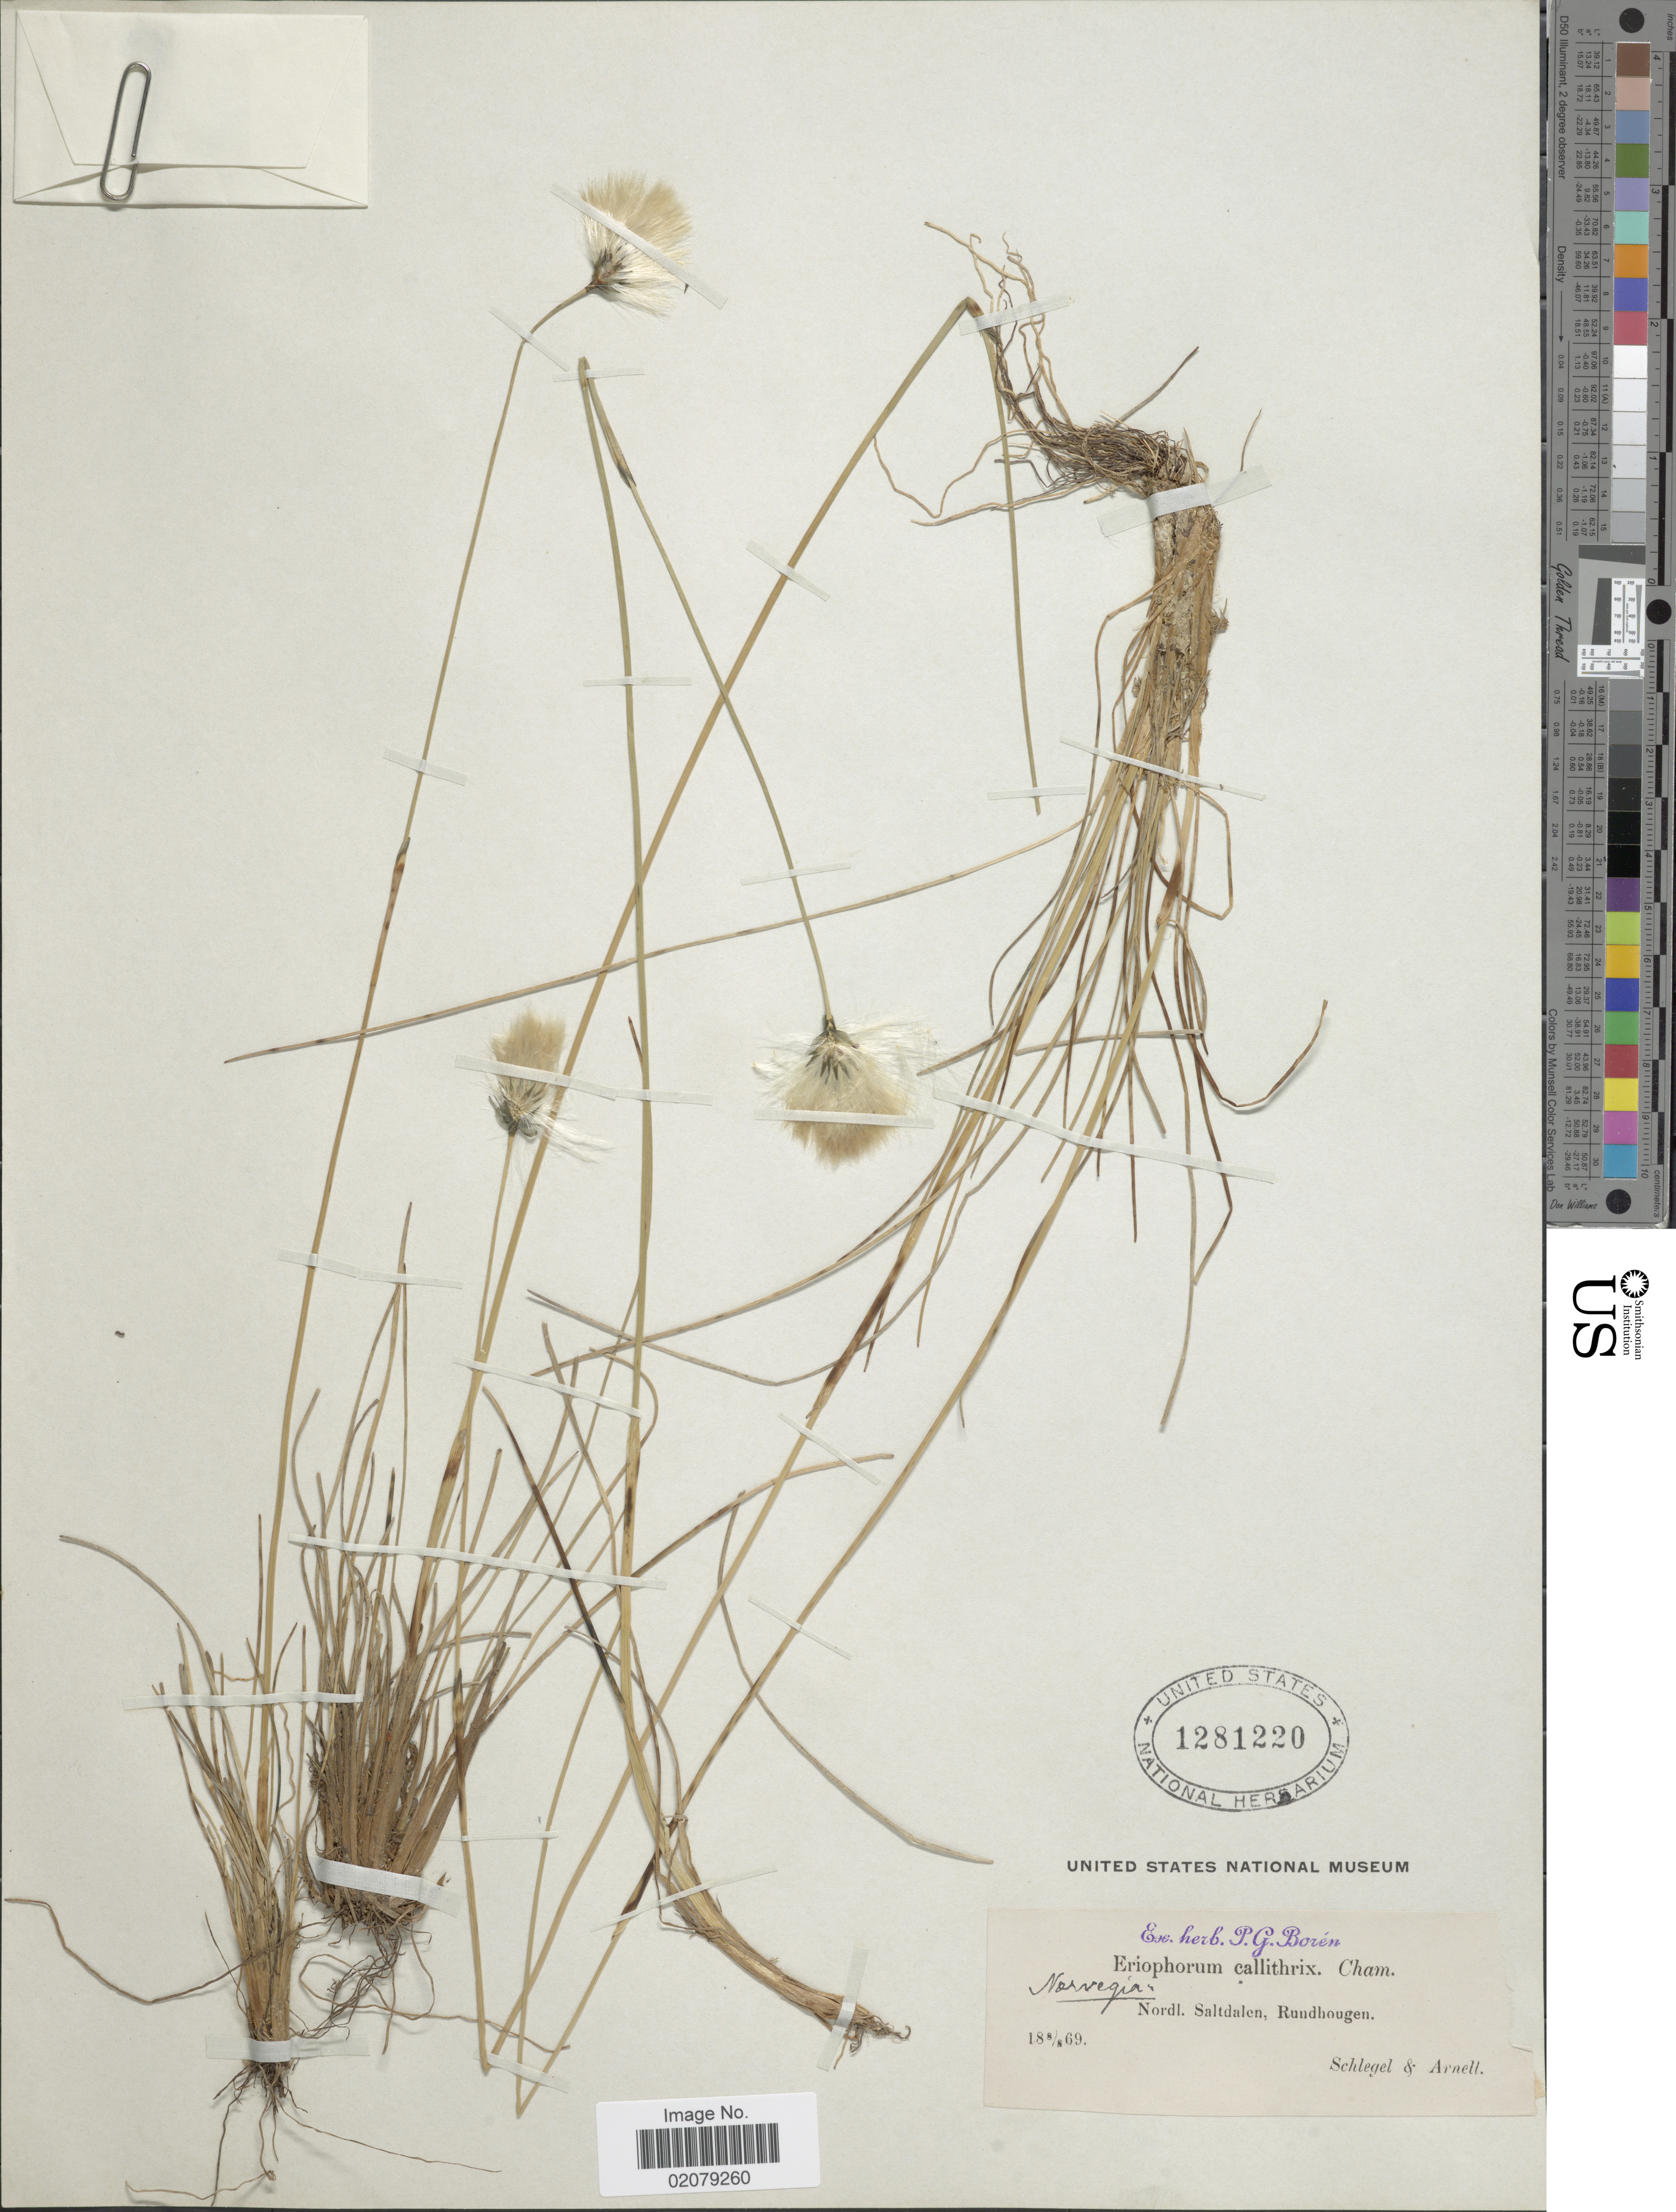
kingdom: Plantae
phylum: Tracheophyta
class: Liliopsida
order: Poales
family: Cyperaceae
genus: Eriophorum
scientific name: Eriophorum callitrix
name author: Cham. ex C.A. Mey.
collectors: Schlegel & Arnell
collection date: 1869-08-08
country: Norway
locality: Norvegia, Nordl. Saltdalen, Rundhougen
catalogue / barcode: US 1281220